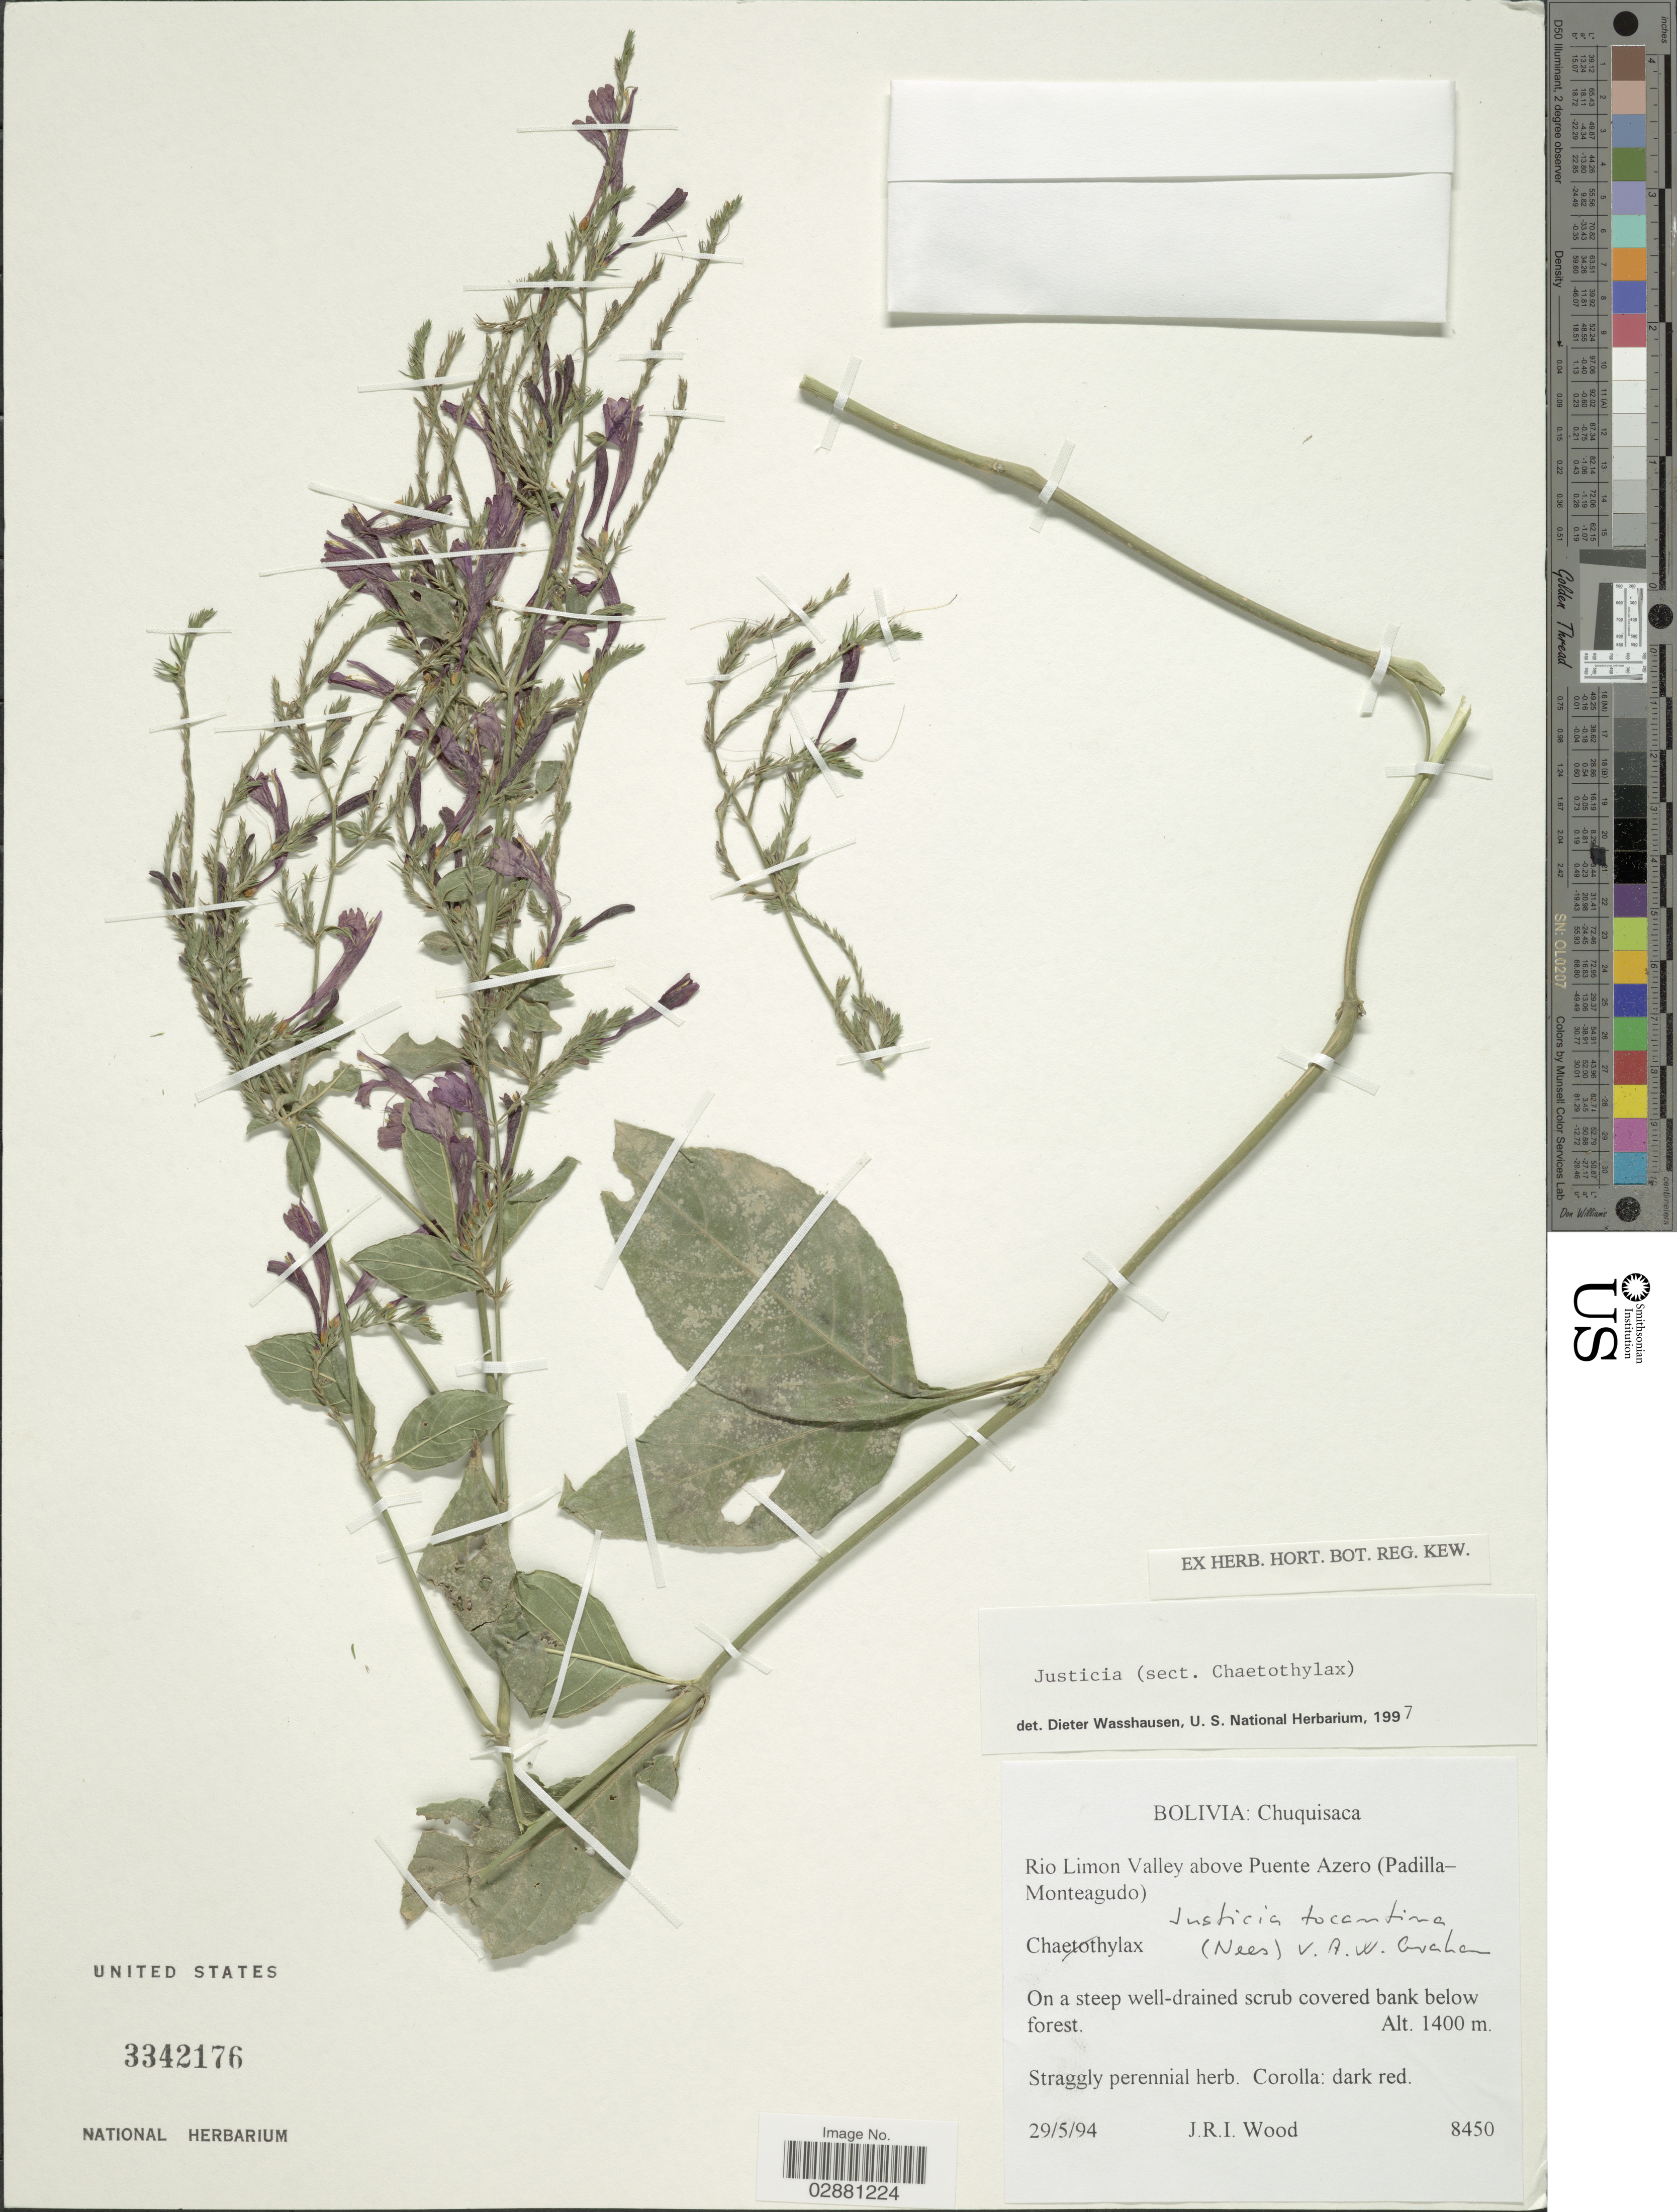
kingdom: Plantae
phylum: Tracheophyta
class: Magnoliopsida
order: Lamiales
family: Acanthaceae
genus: Justicia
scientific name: Justicia tocantina subsp. andina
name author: Wassh. & J.R.I. Wood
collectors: J. R. I. Wood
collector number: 8450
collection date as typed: Transcribed d/m/y: 29/5/94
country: Bolivia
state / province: Chuquisaca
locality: Rio Limon Valley above Puente Azero (Padilla-Monteagudo).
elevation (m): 1400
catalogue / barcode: US 3342176